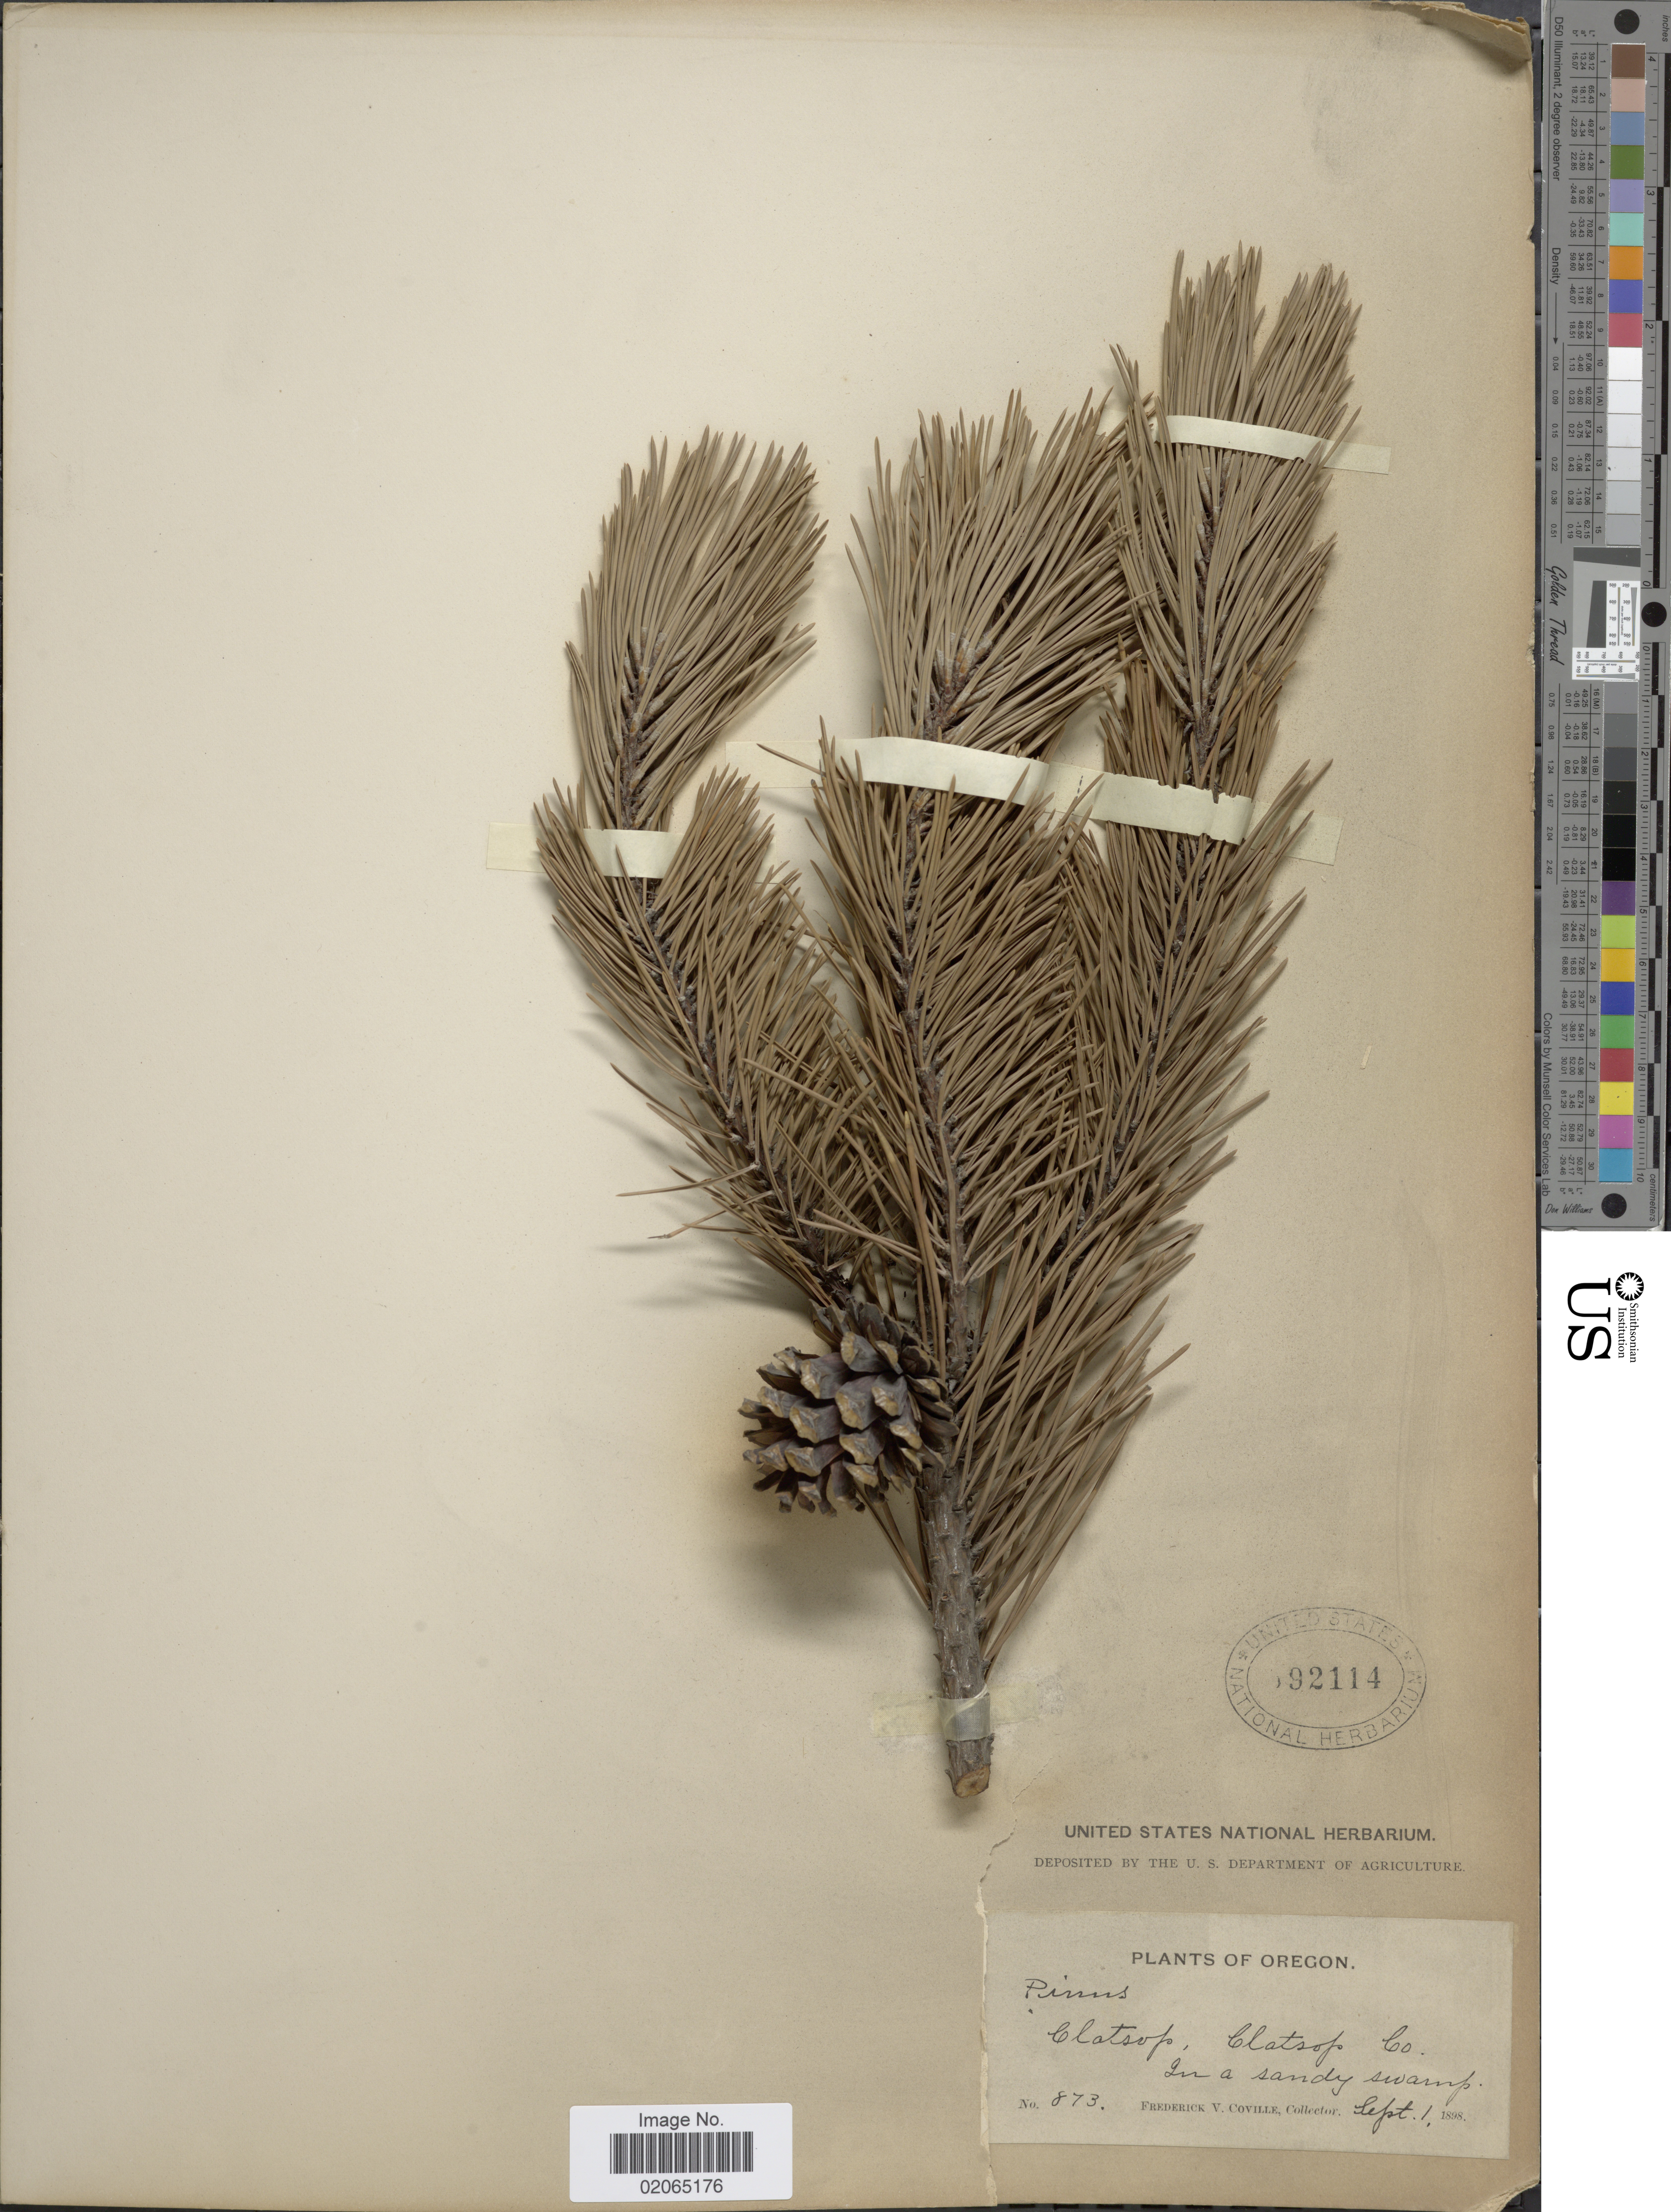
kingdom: Plantae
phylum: Tracheophyta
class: Pinopsida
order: Pinales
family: Pinaceae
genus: Pinus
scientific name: Pinus sp.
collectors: F. V. Coville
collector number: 873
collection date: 1898-09-01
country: United States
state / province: Oregon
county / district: Clatsop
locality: Clatsop, Clatsop Co.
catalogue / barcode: US 92114